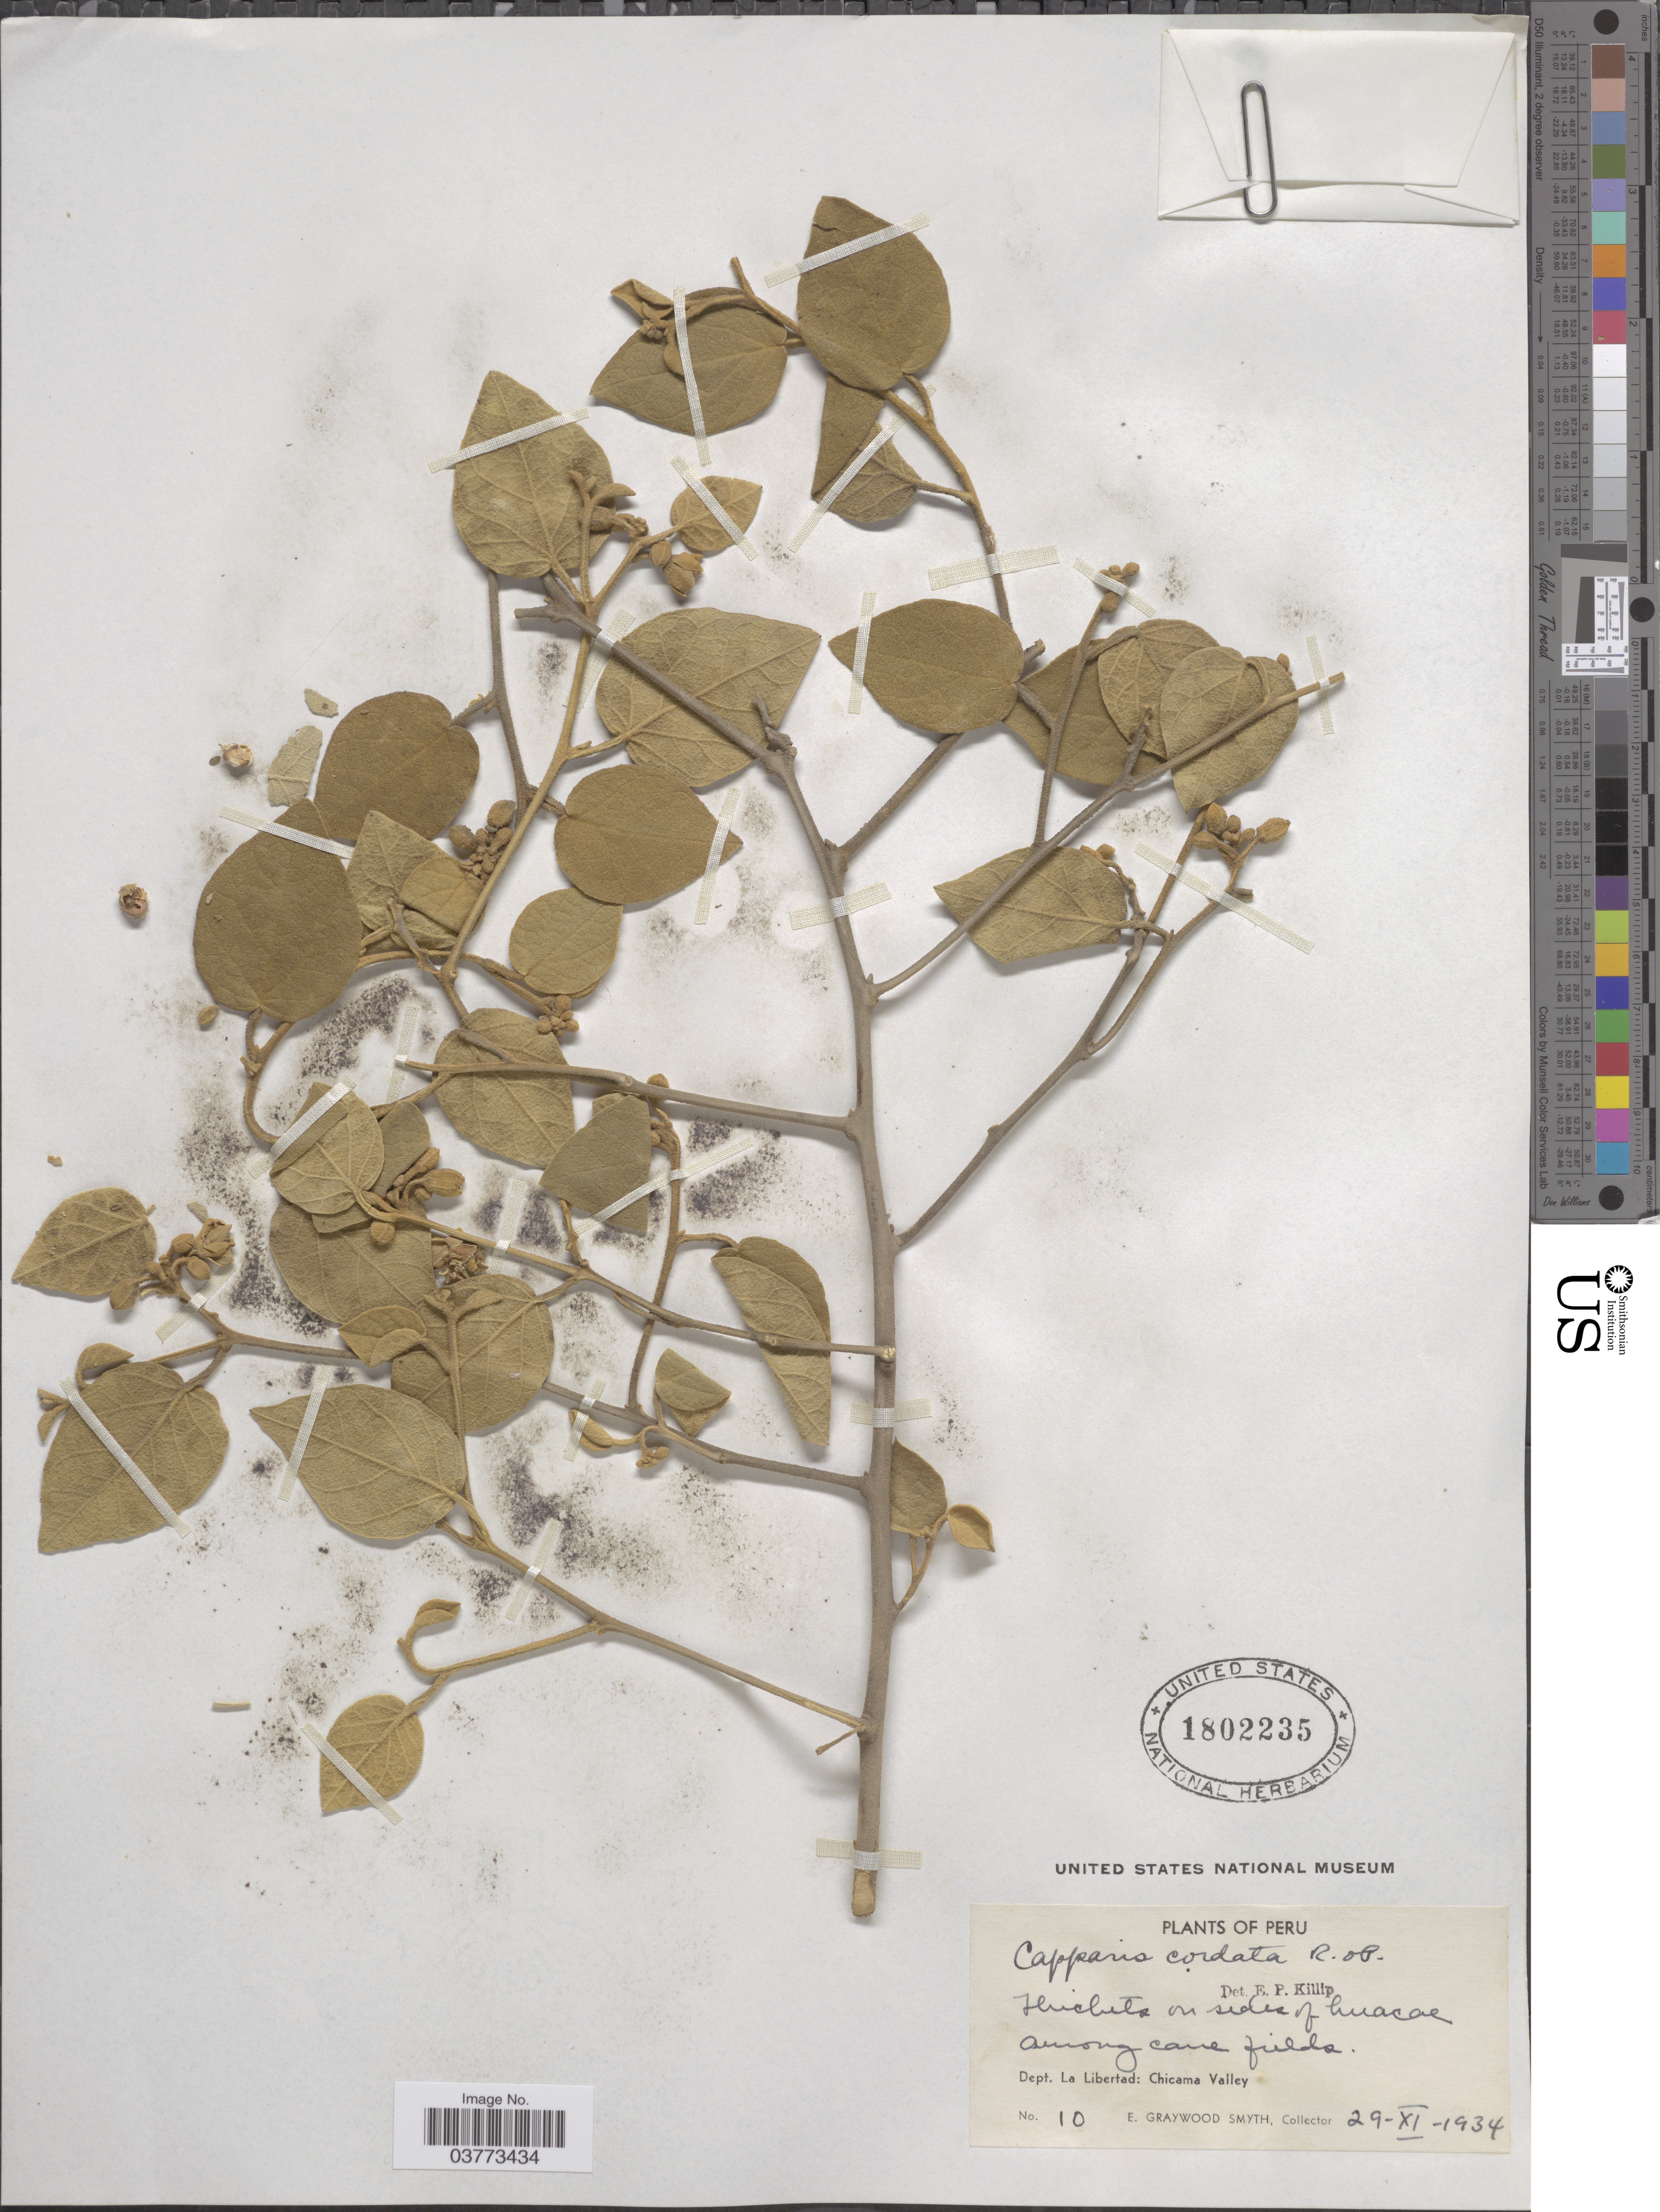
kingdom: Plantae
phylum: Tracheophyta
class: Magnoliopsida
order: Brassicales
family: Capparaceae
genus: Capparicordis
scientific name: Capparicordis crotonoides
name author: (Kunth) Iltis & Cornejo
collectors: E. G. Smyth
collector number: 10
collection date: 1934-11-29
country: Peru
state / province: La Libertad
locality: Dept. La Libertad: Chicama Valley.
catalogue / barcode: US 1802235